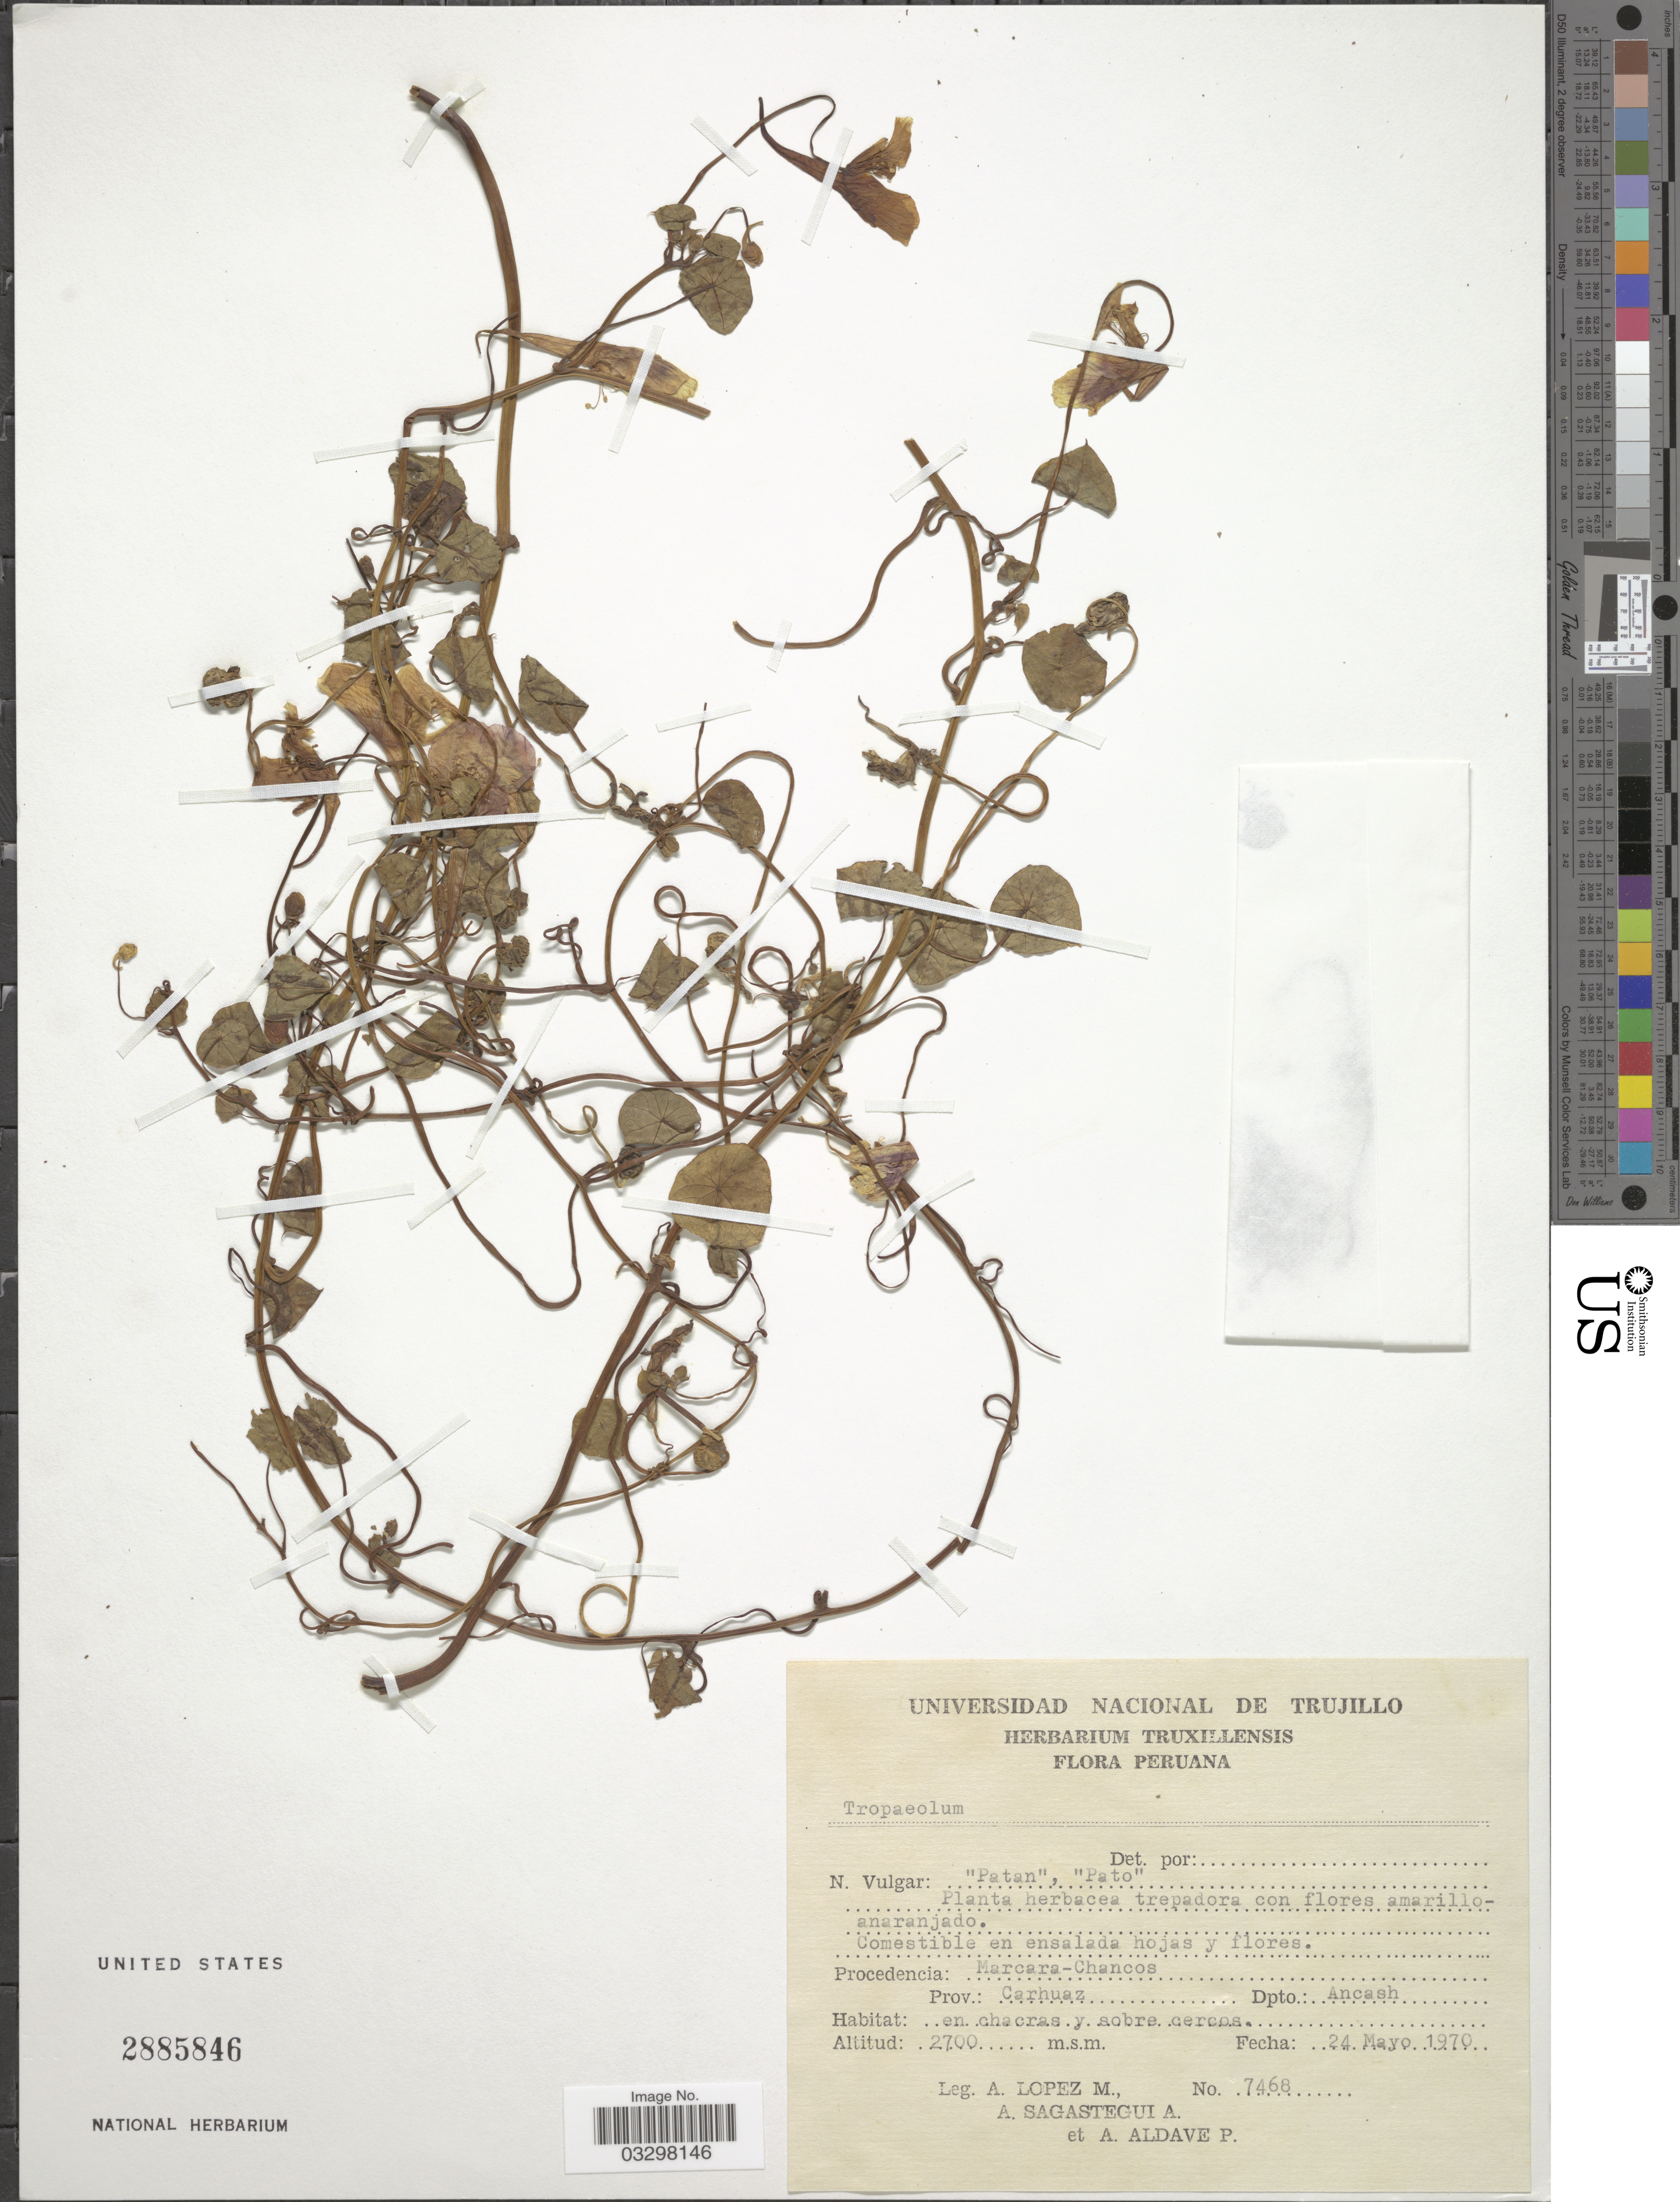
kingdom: Plantae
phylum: Tracheophyta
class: Magnoliopsida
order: Brassicales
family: Tropaeolaceae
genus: Tropaeolum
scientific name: Tropaeolum sp.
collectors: A. López M., A. Sagástegui A. & A. Aldave P.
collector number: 7468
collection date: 1970-05-24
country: Peru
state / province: Ancash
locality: Procedencia Marcara-Chancos, Prov. Carhuaz, Dpto.: Ancash.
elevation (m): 2700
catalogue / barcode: US 2885846